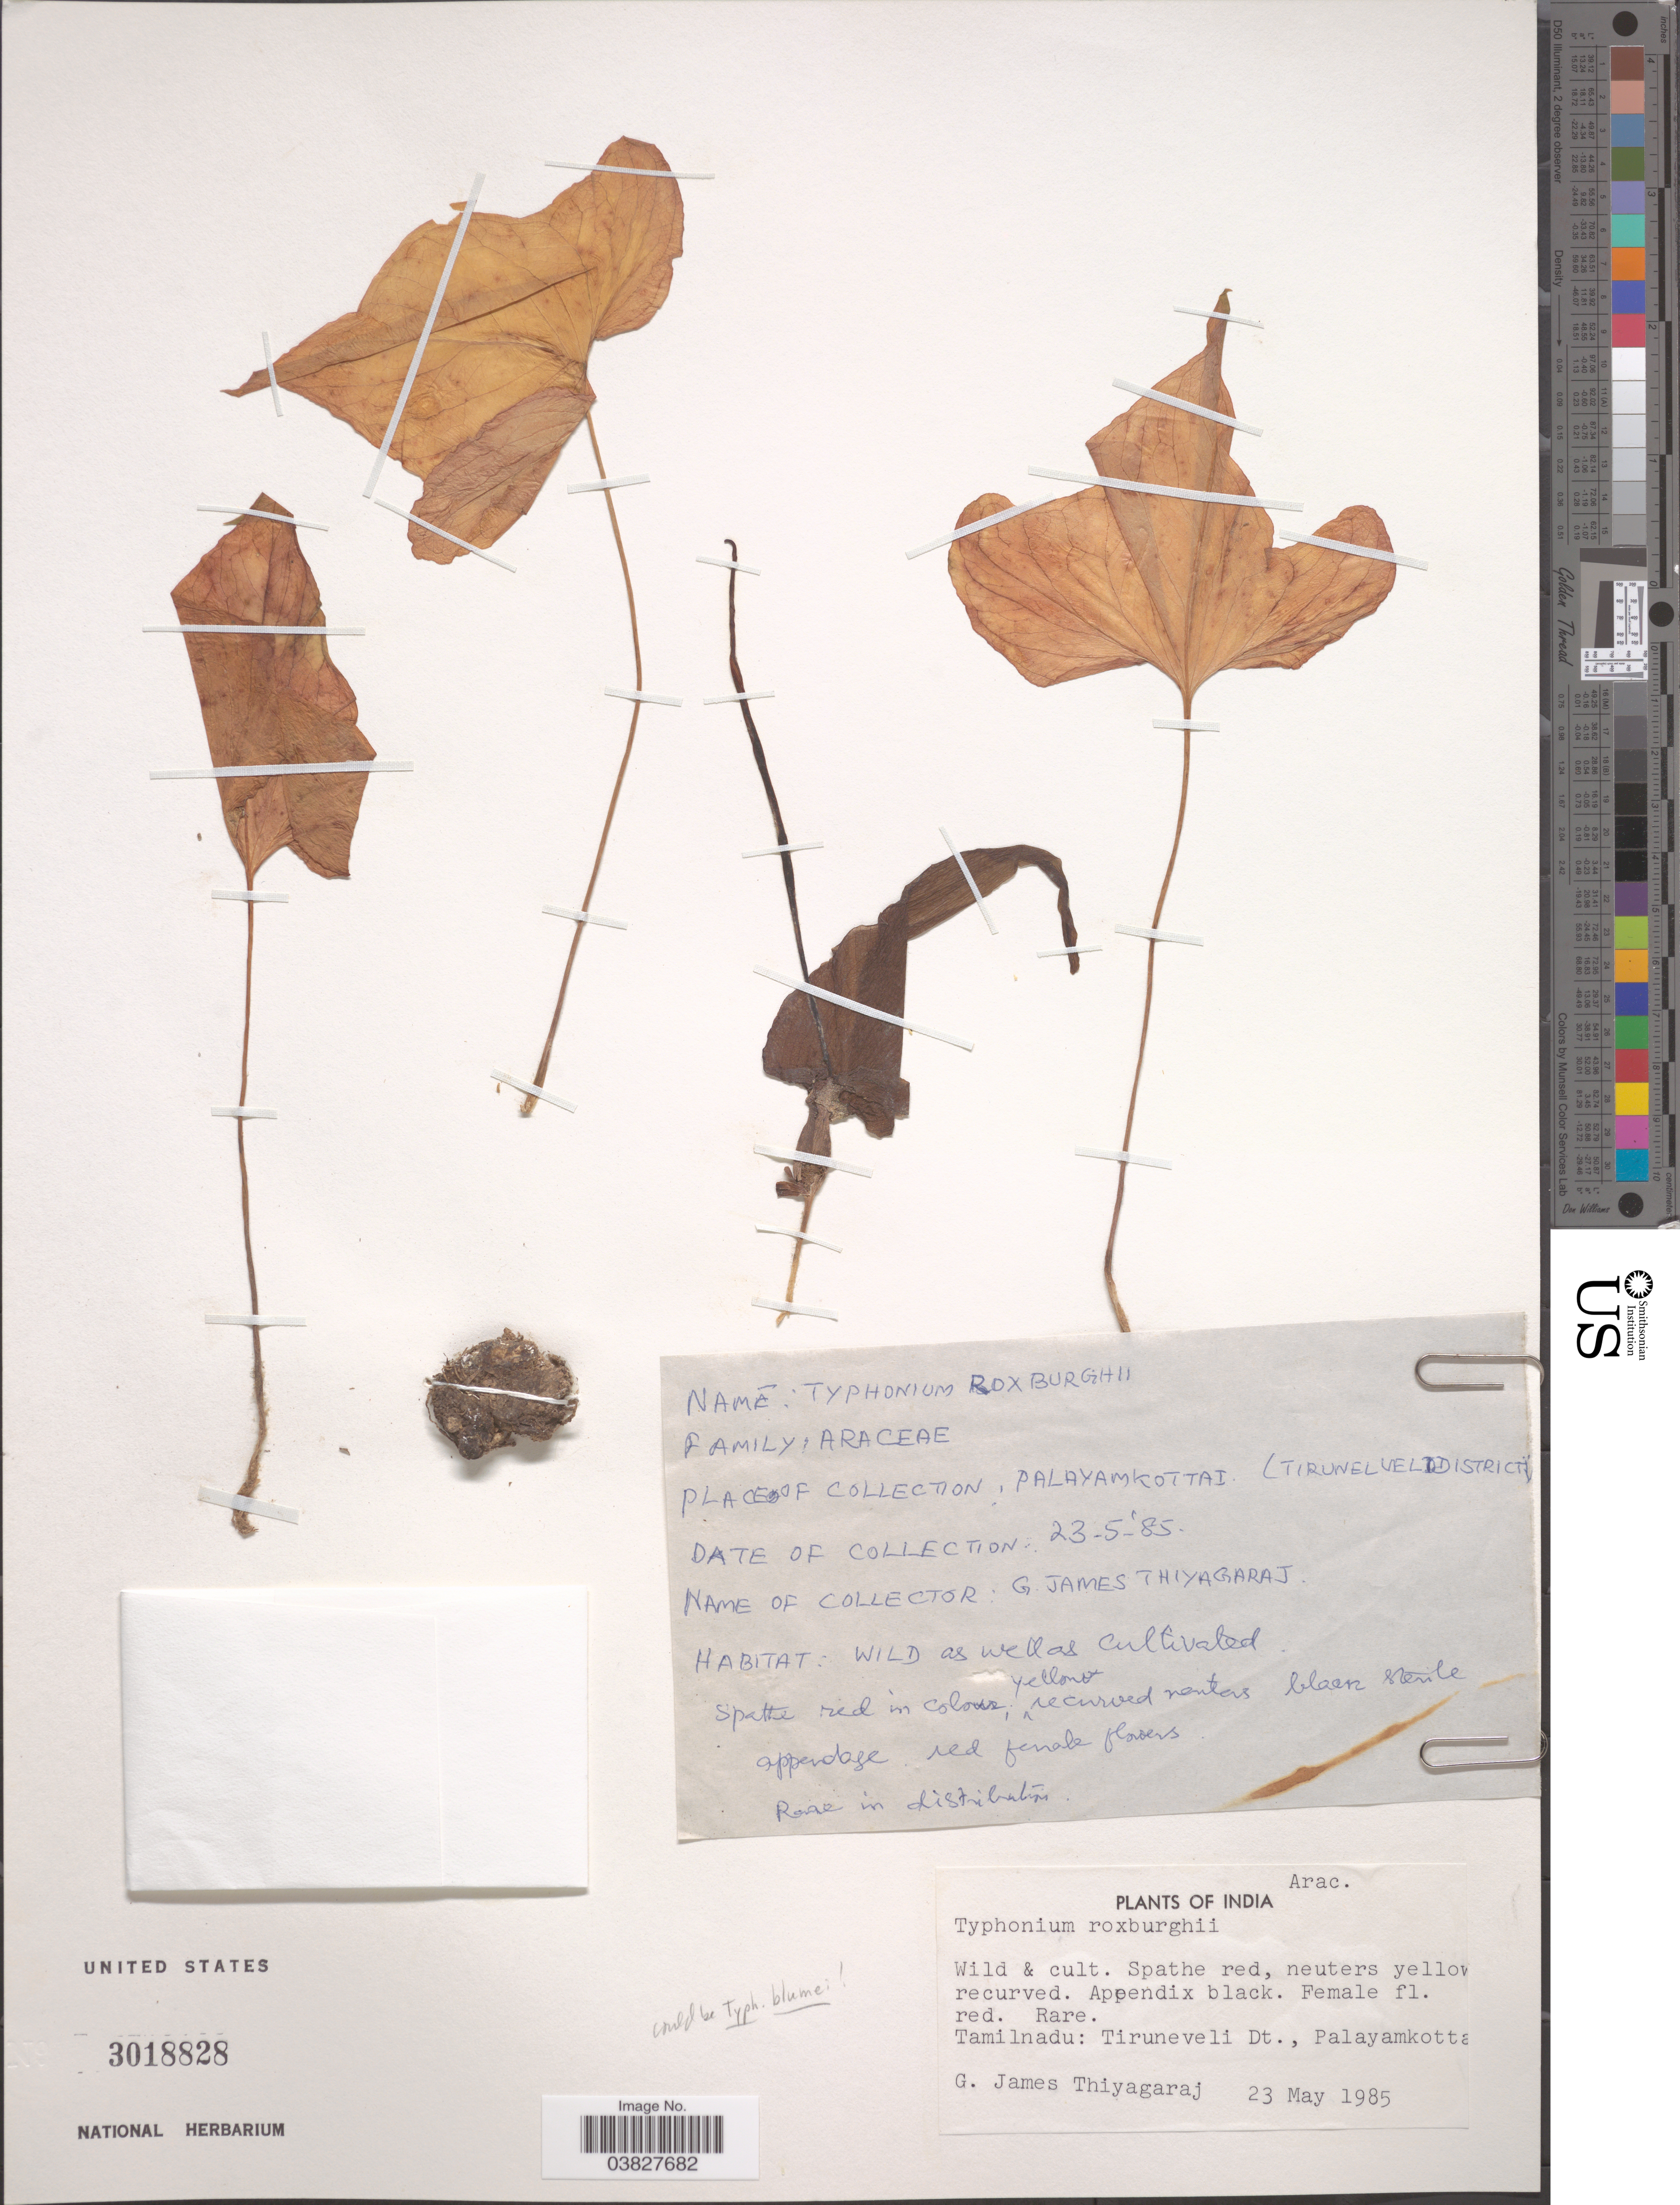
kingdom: Plantae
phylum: Tracheophyta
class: Liliopsida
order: Alismatales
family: Araceae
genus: Typhonium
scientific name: Typhonium roxburghii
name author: Schott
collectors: G. Thiyagaraj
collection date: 1985-05-23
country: India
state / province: Tamil Nadu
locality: Tamilnadu: Tirunelveli District, Palayamkottai.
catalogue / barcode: US 3018828